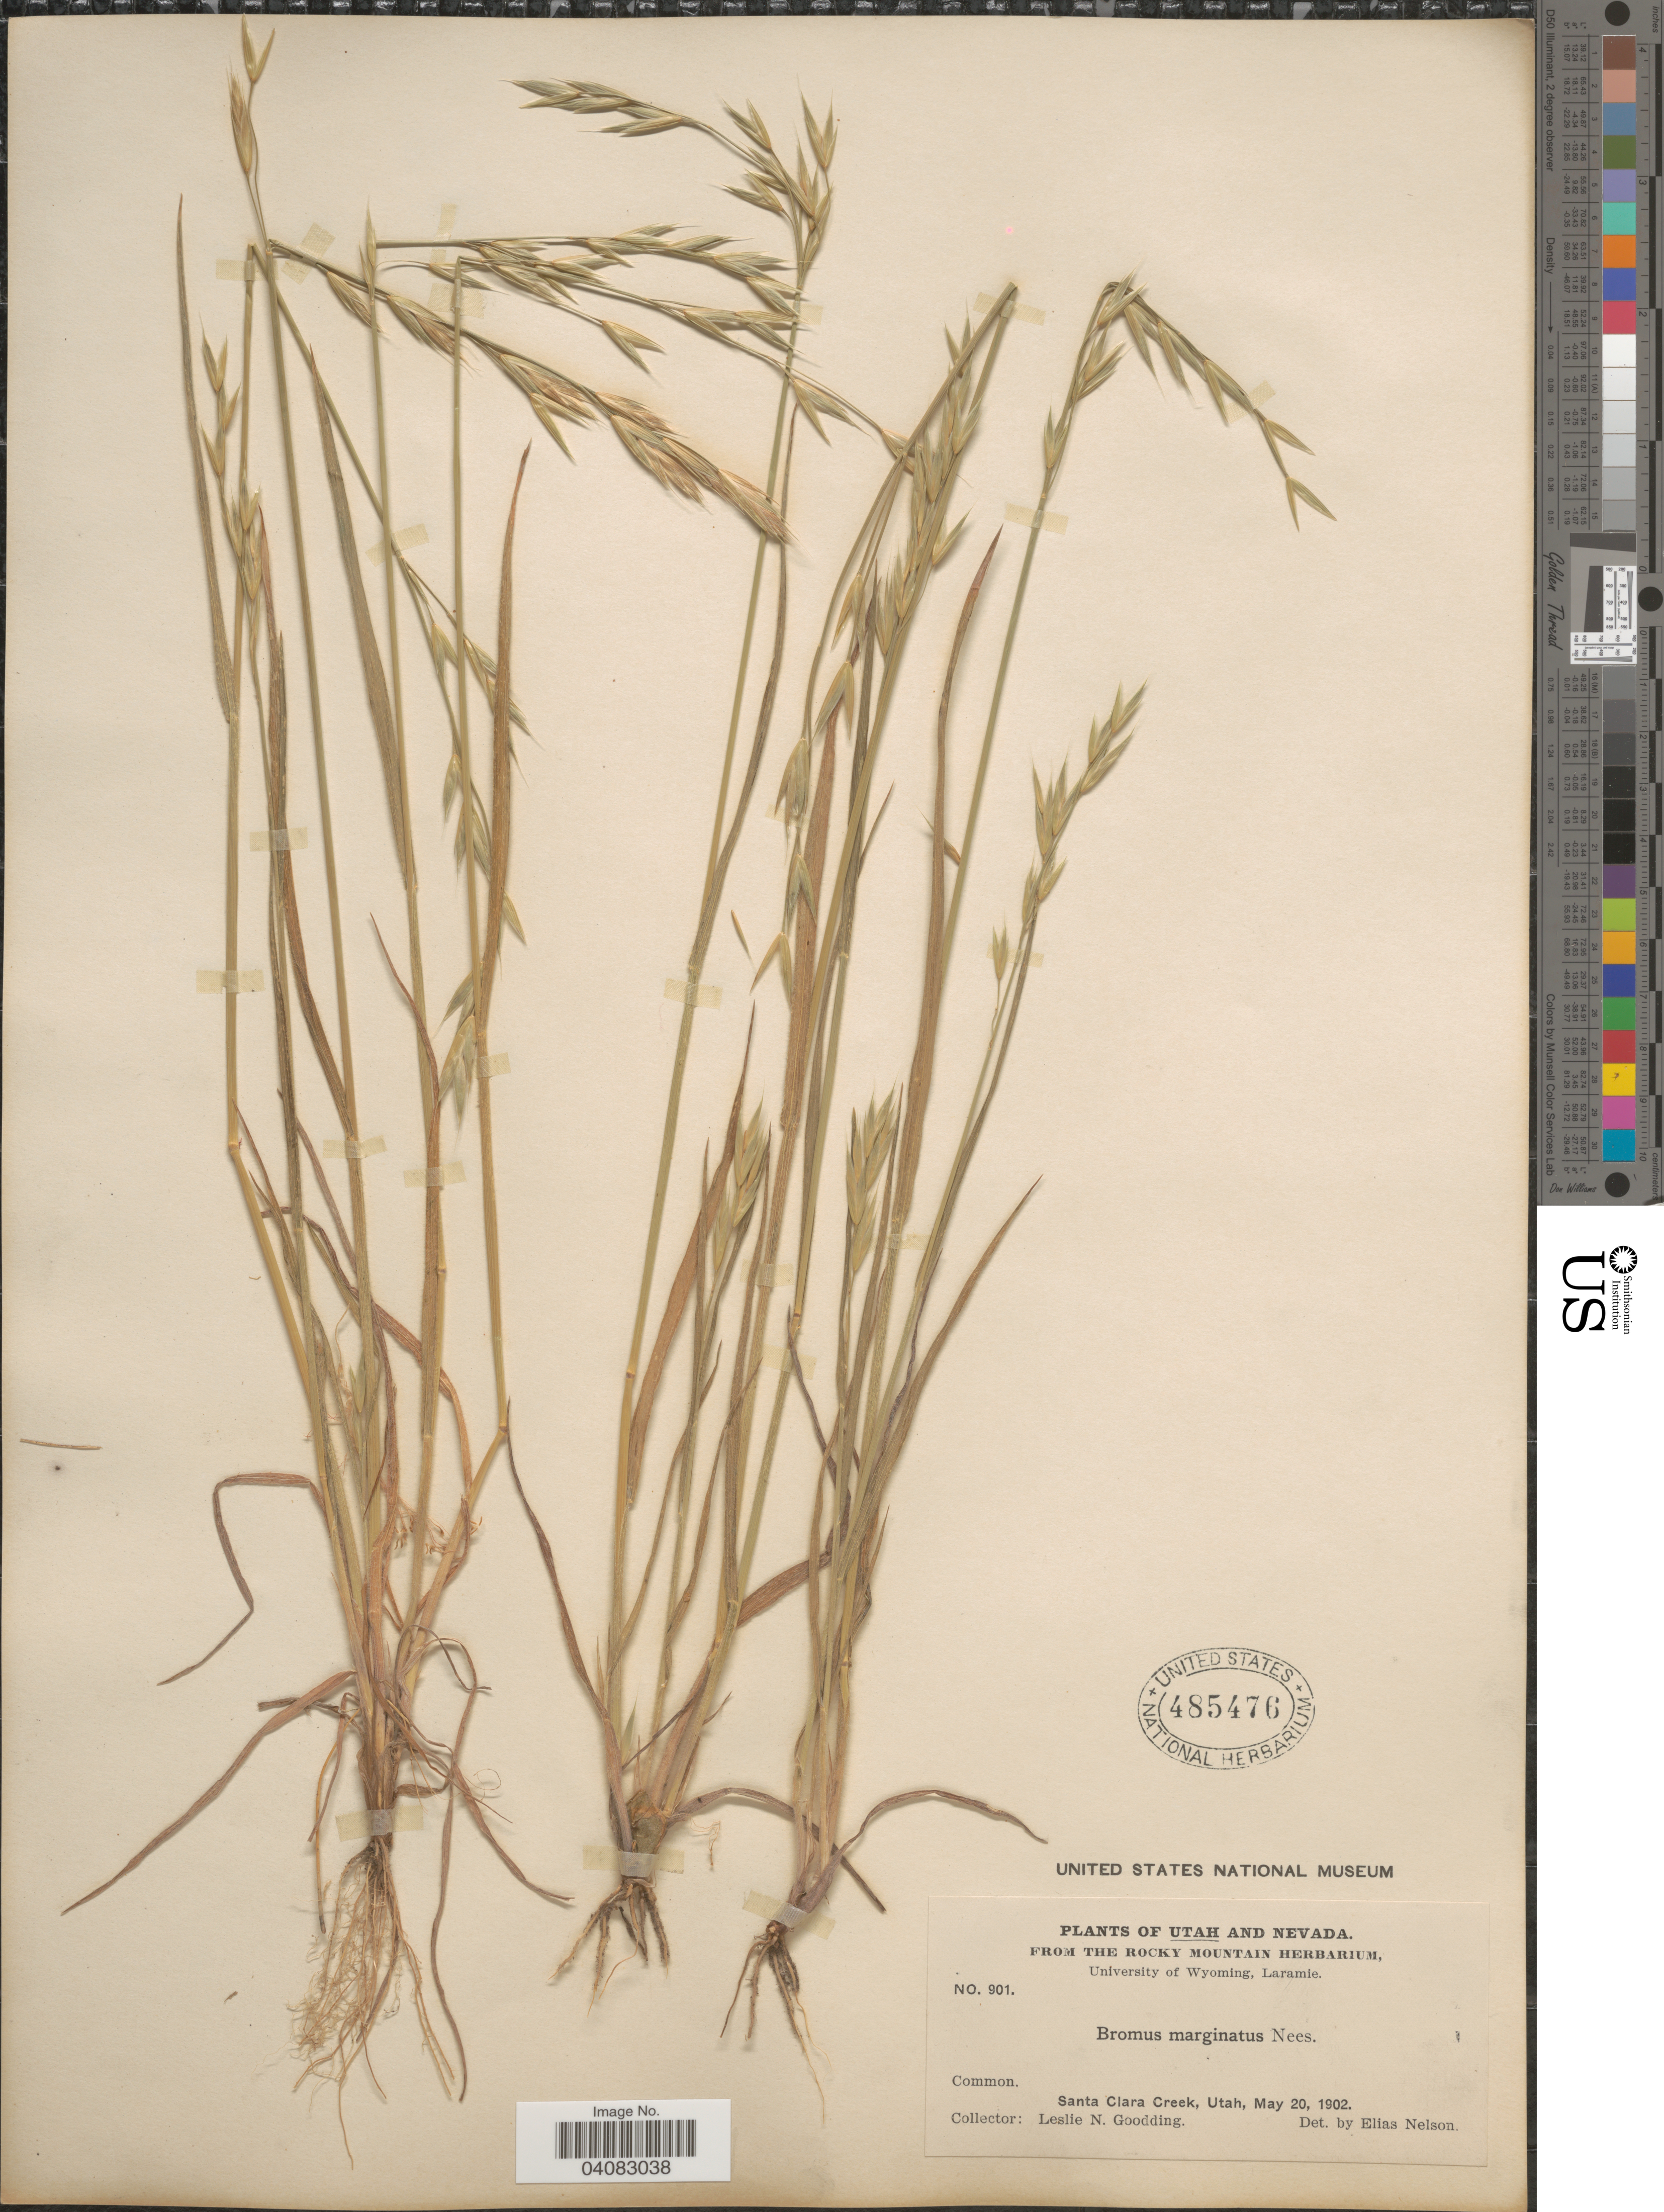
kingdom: Plantae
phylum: Tracheophyta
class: Liliopsida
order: Poales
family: Poaceae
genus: Bromus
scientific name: Bromus marginatus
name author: Nees ex Steud.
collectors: L. N. Goodding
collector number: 901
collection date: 1902-05-20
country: United States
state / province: Utah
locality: Santa Clara Creek.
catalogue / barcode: US 485476